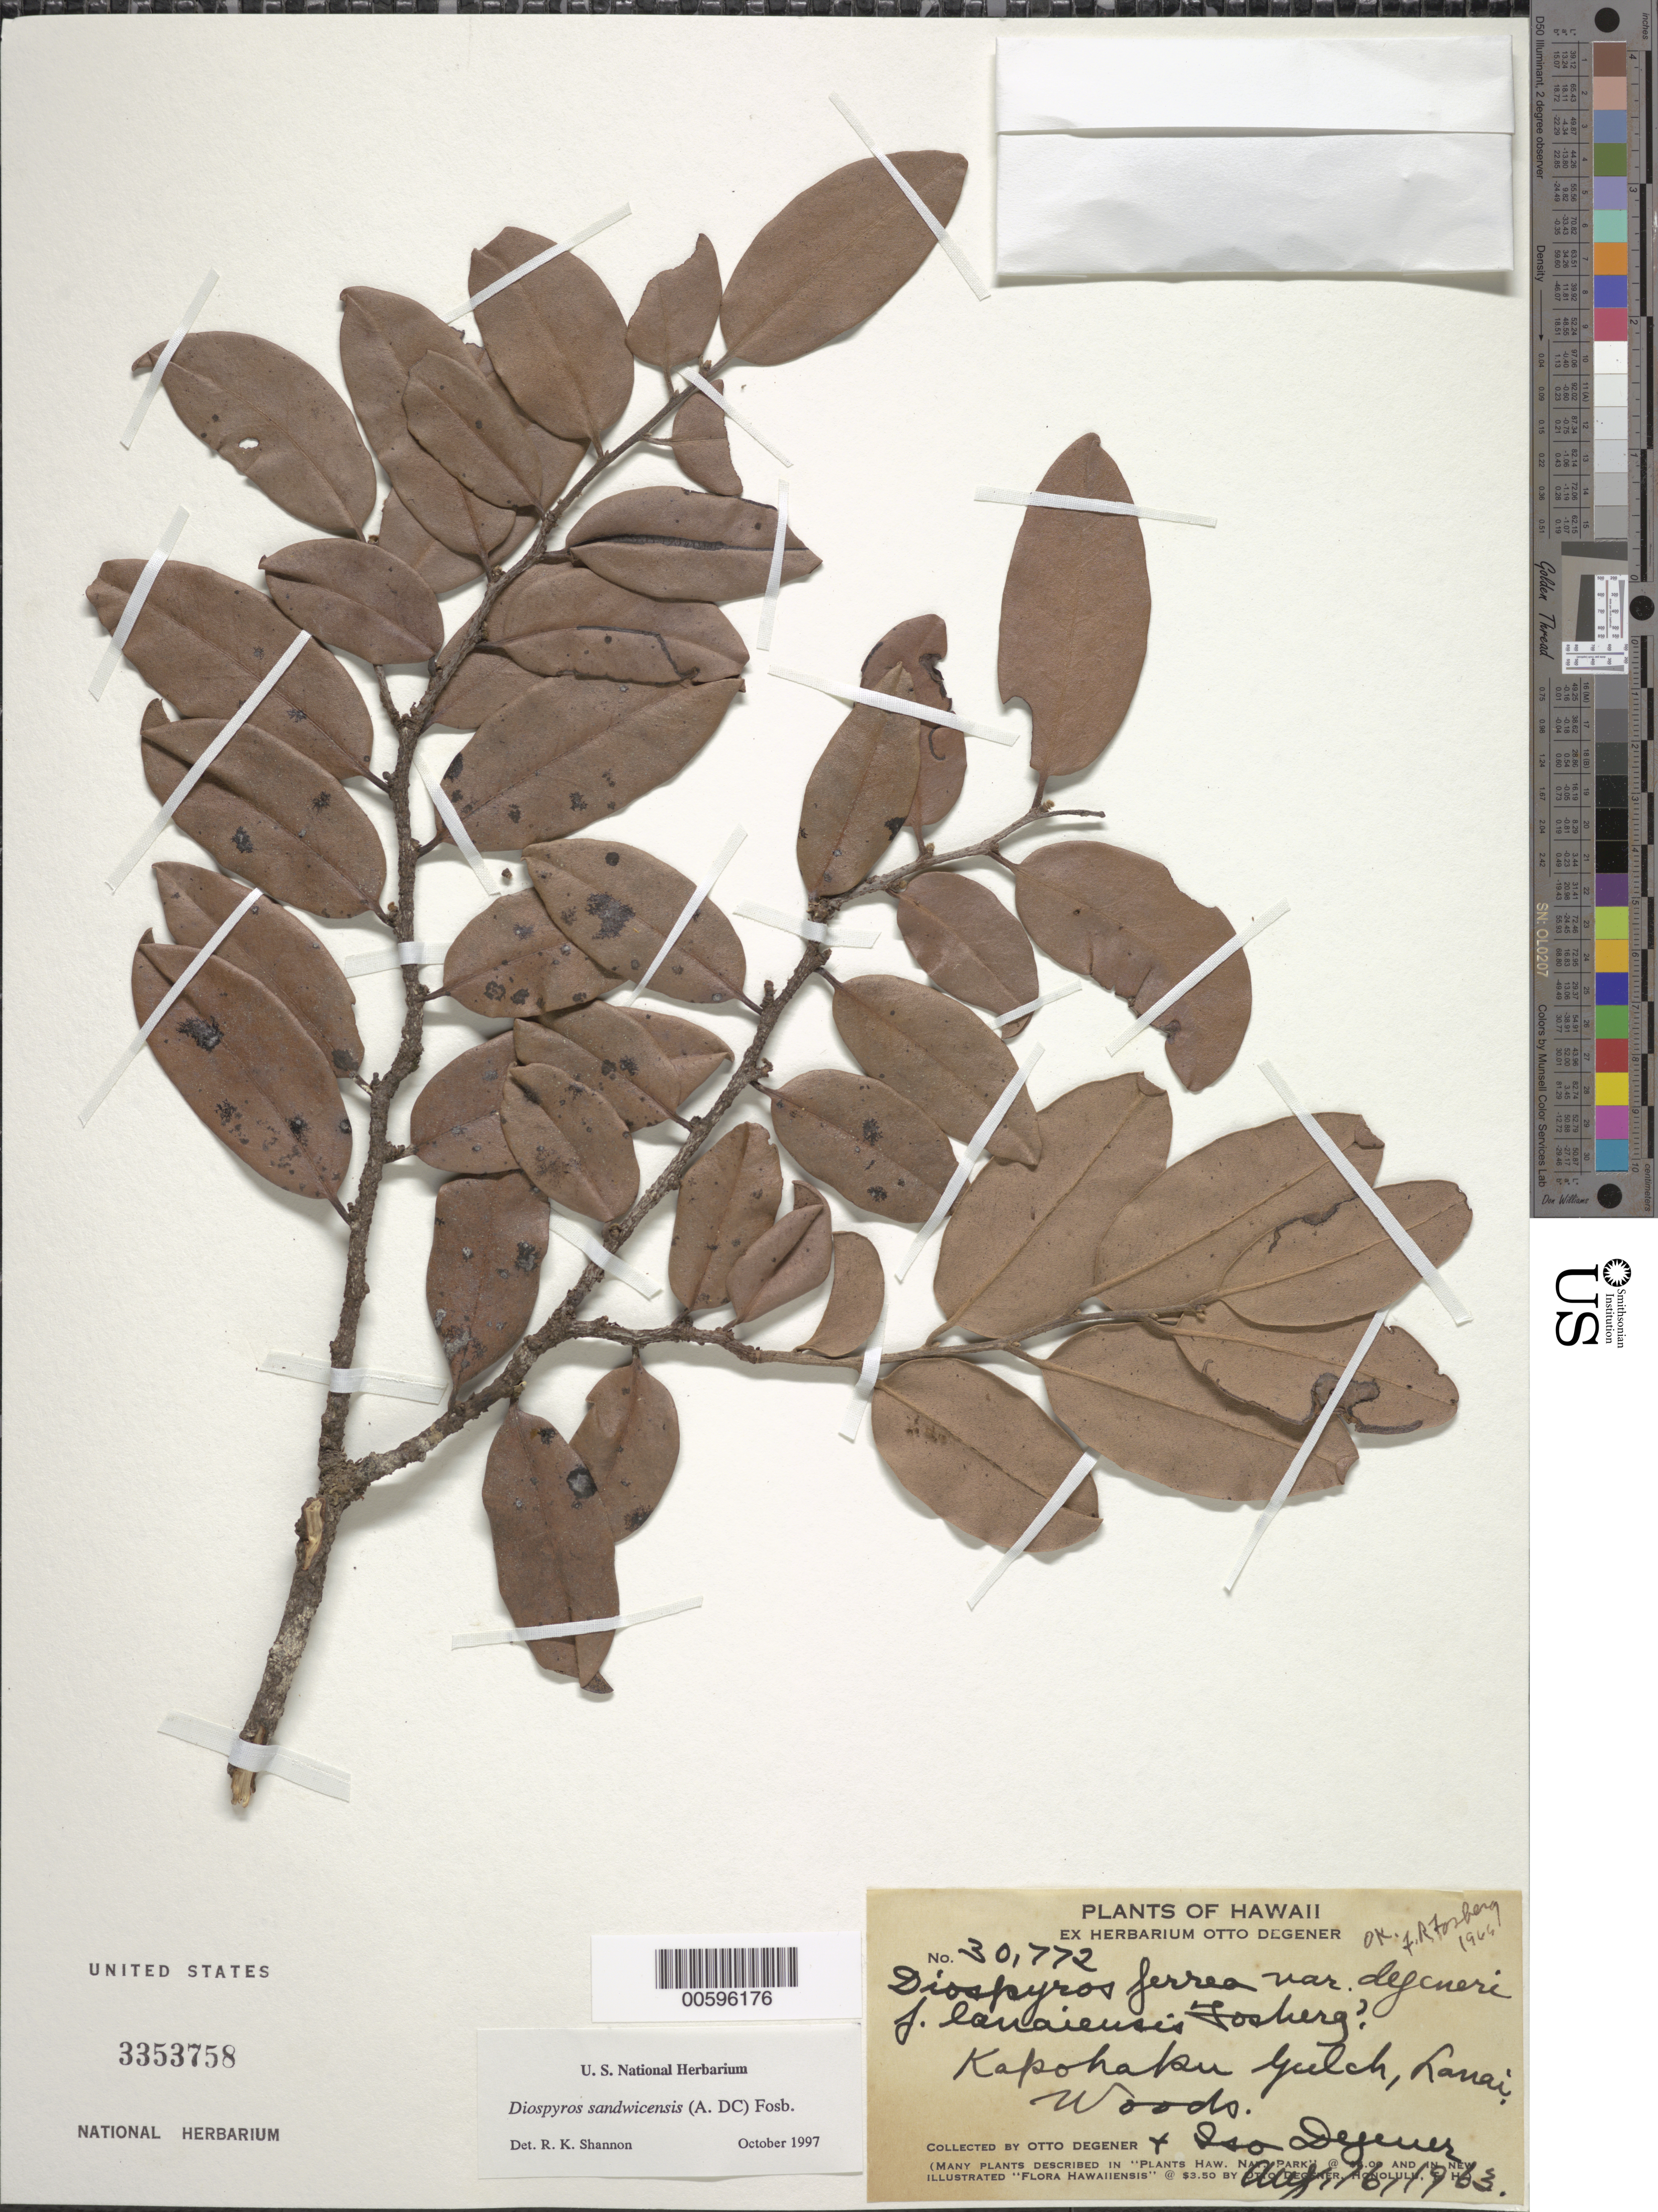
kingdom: Plantae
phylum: Tracheophyta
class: Magnoliopsida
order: Ericales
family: Ebenaceae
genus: Diospyros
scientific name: Diospyros sandwicensis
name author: (A. DC.) Fosberg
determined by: Shannon, R. K., (UNITED STATES)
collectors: O. Degener & I. Degener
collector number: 30772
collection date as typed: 16 Aug 1963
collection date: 1963-08-16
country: United States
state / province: Hawaii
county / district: Maui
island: Lana'i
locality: Kapohaku Gulch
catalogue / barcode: US 3353758